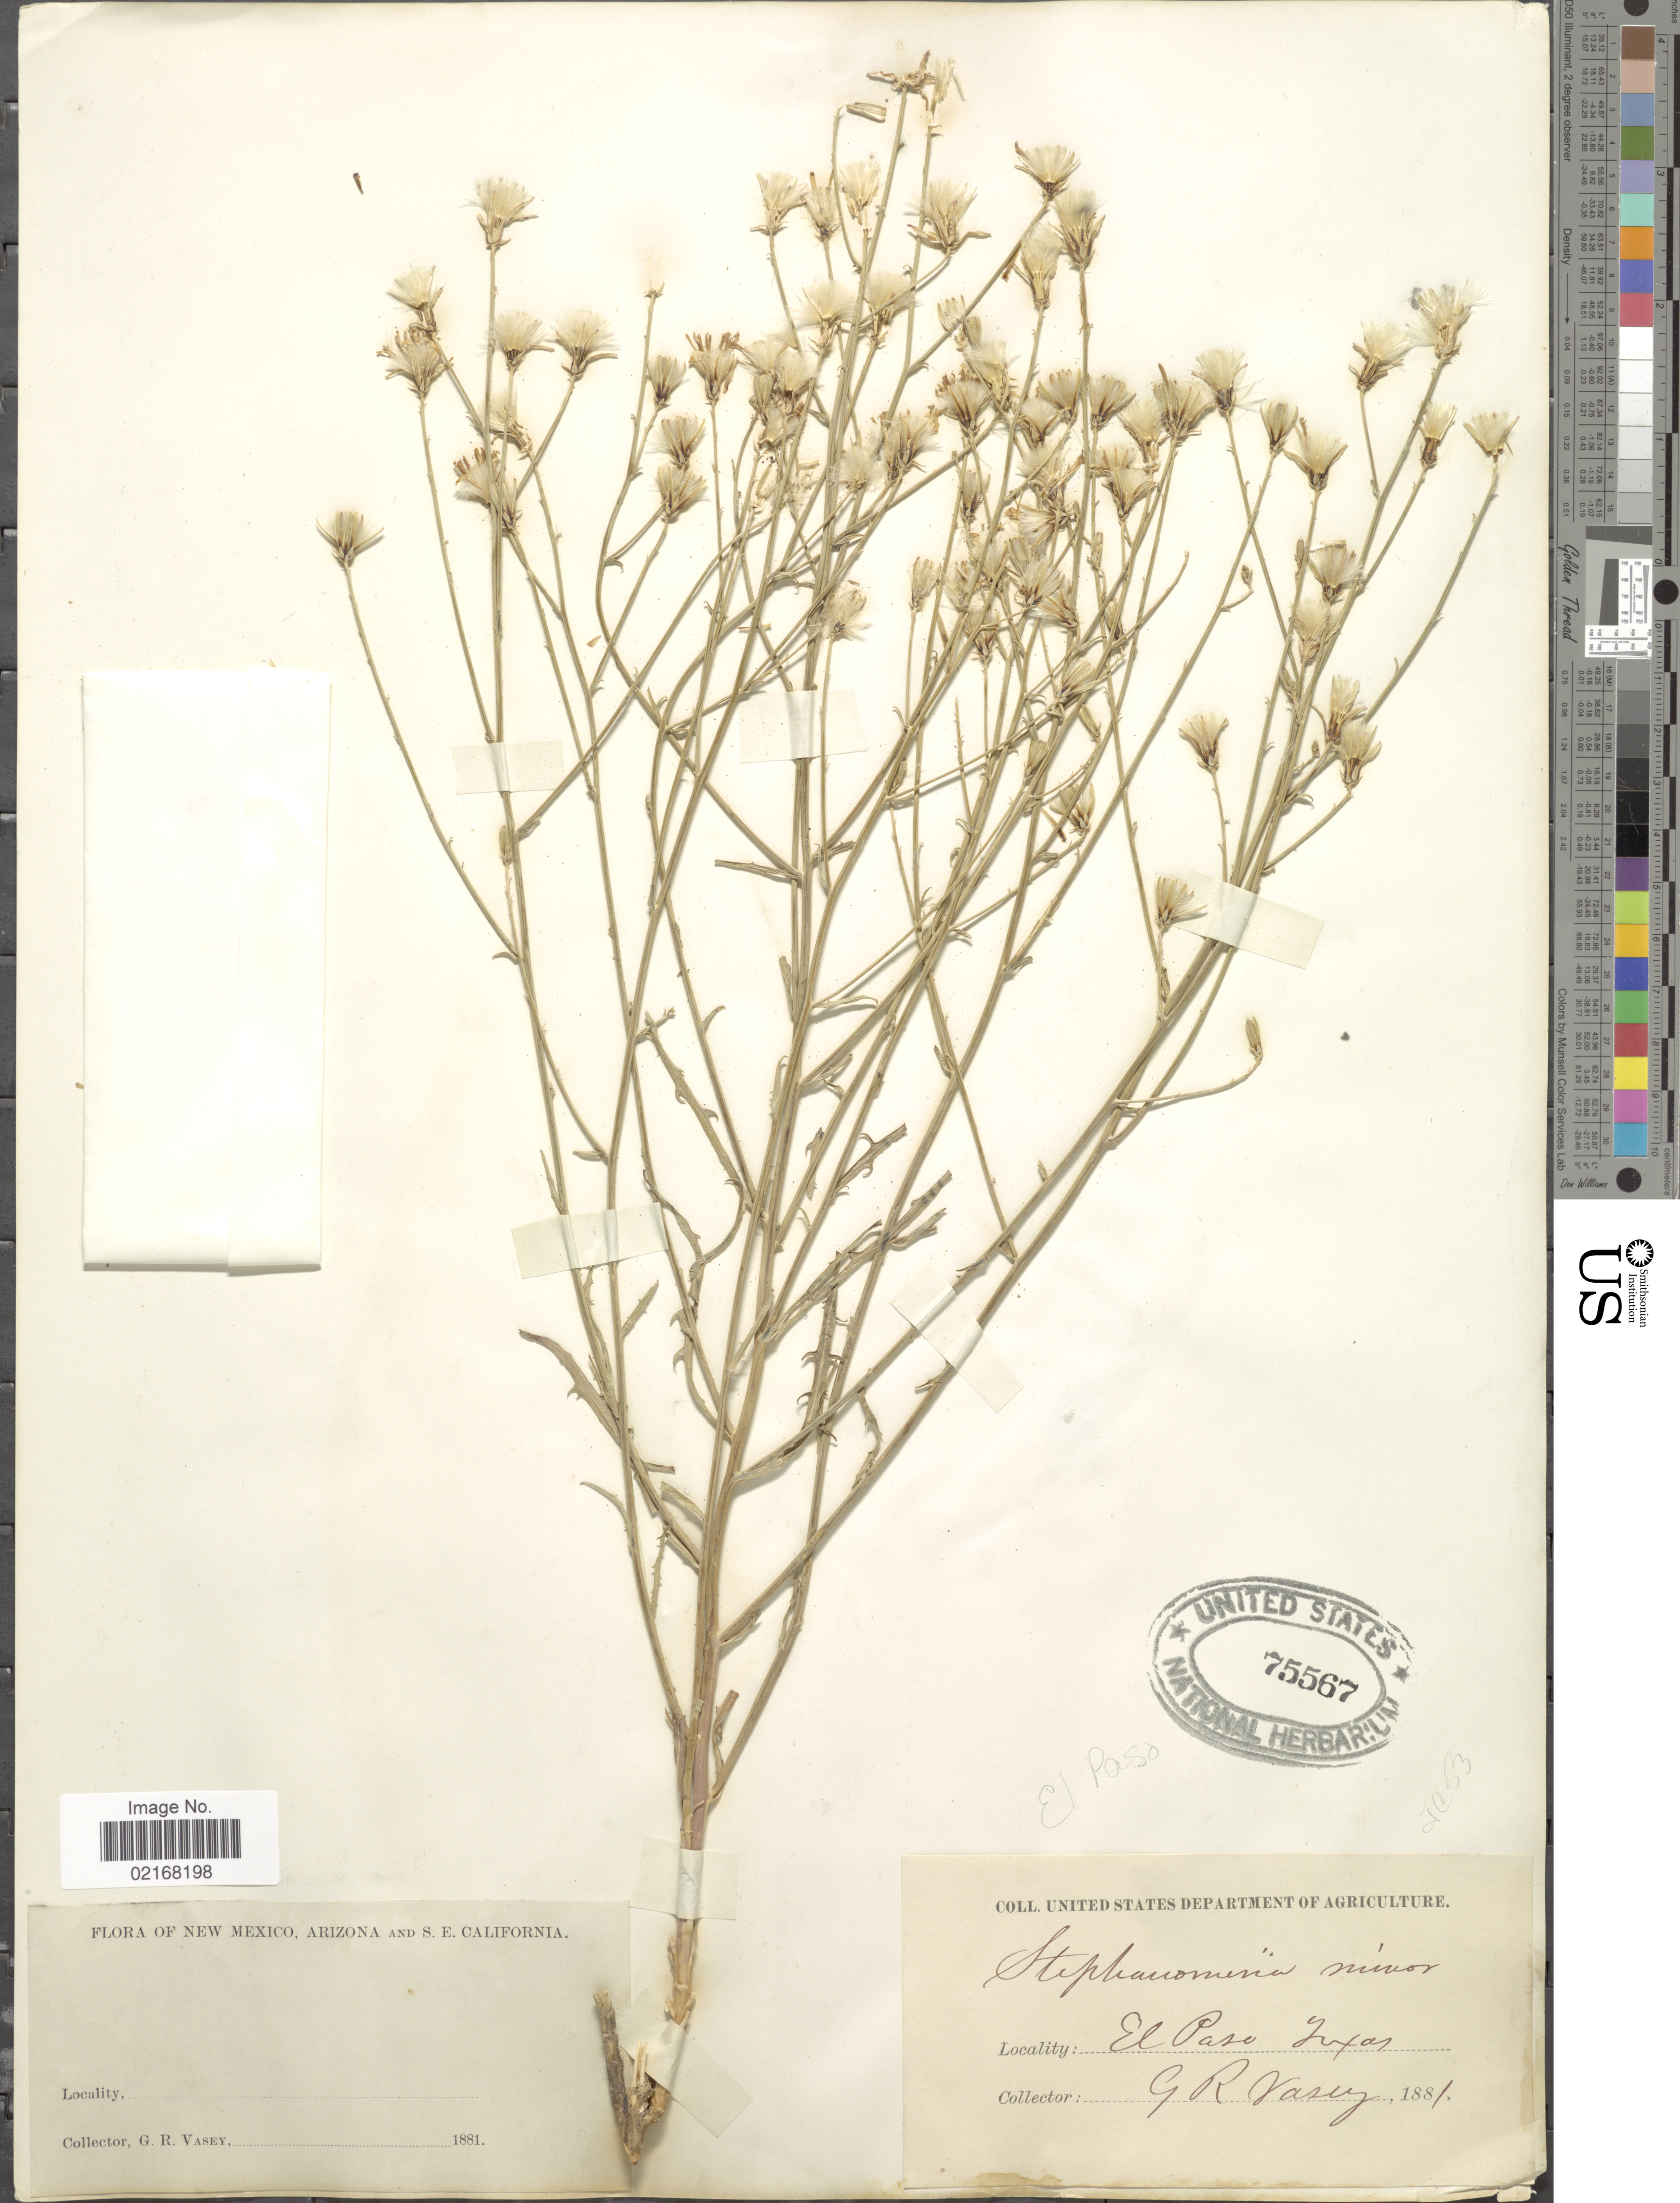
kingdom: Plantae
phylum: Tracheophyta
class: Magnoliopsida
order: Asterales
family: Asteraceae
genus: Stephanomeria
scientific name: Stephanomeria tenuifolia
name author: (Torr.) H.M. Hall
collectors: G. R. Vasey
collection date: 1881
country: United States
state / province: Texas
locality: El Paso, Texas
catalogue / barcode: US 75567